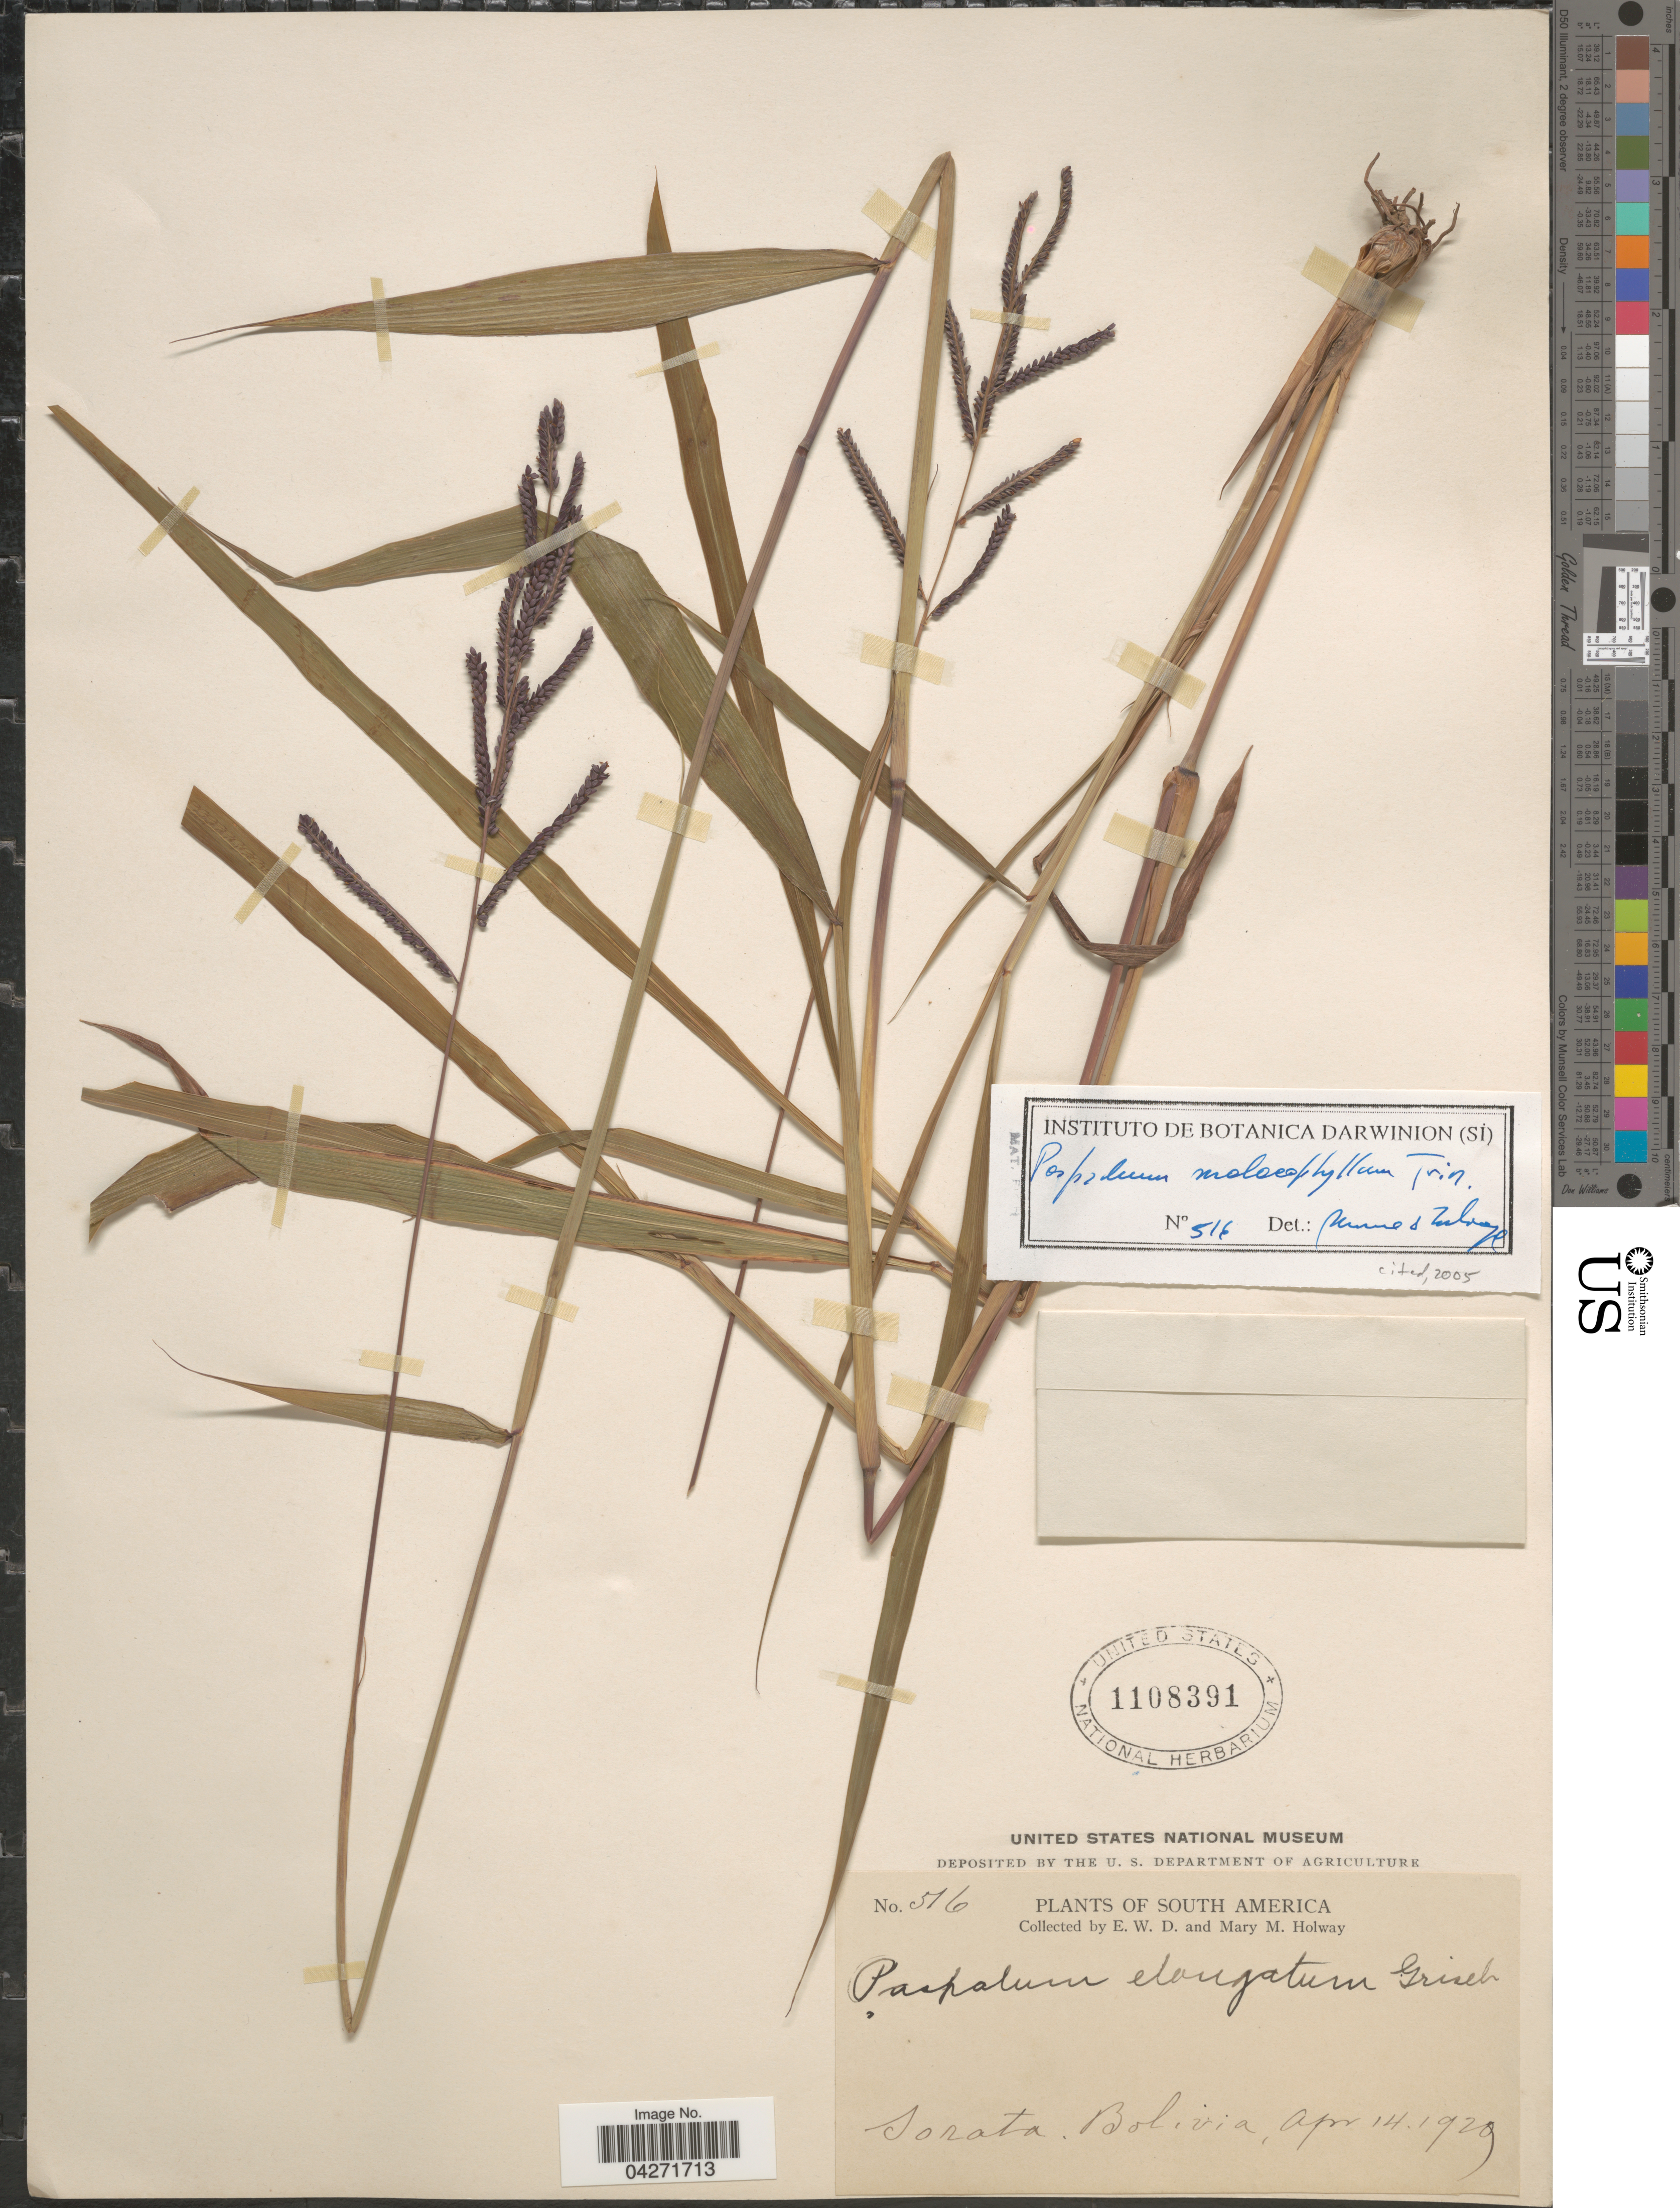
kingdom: Plantae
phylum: Tracheophyta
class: Liliopsida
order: Poales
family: Poaceae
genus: Paspalum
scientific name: Paspalum malacophyllum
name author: Trin.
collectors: E. W. D. Holway & M. M. Holway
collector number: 516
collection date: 1929-04-14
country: Bolivia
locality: Sorata.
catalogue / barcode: US 1108391